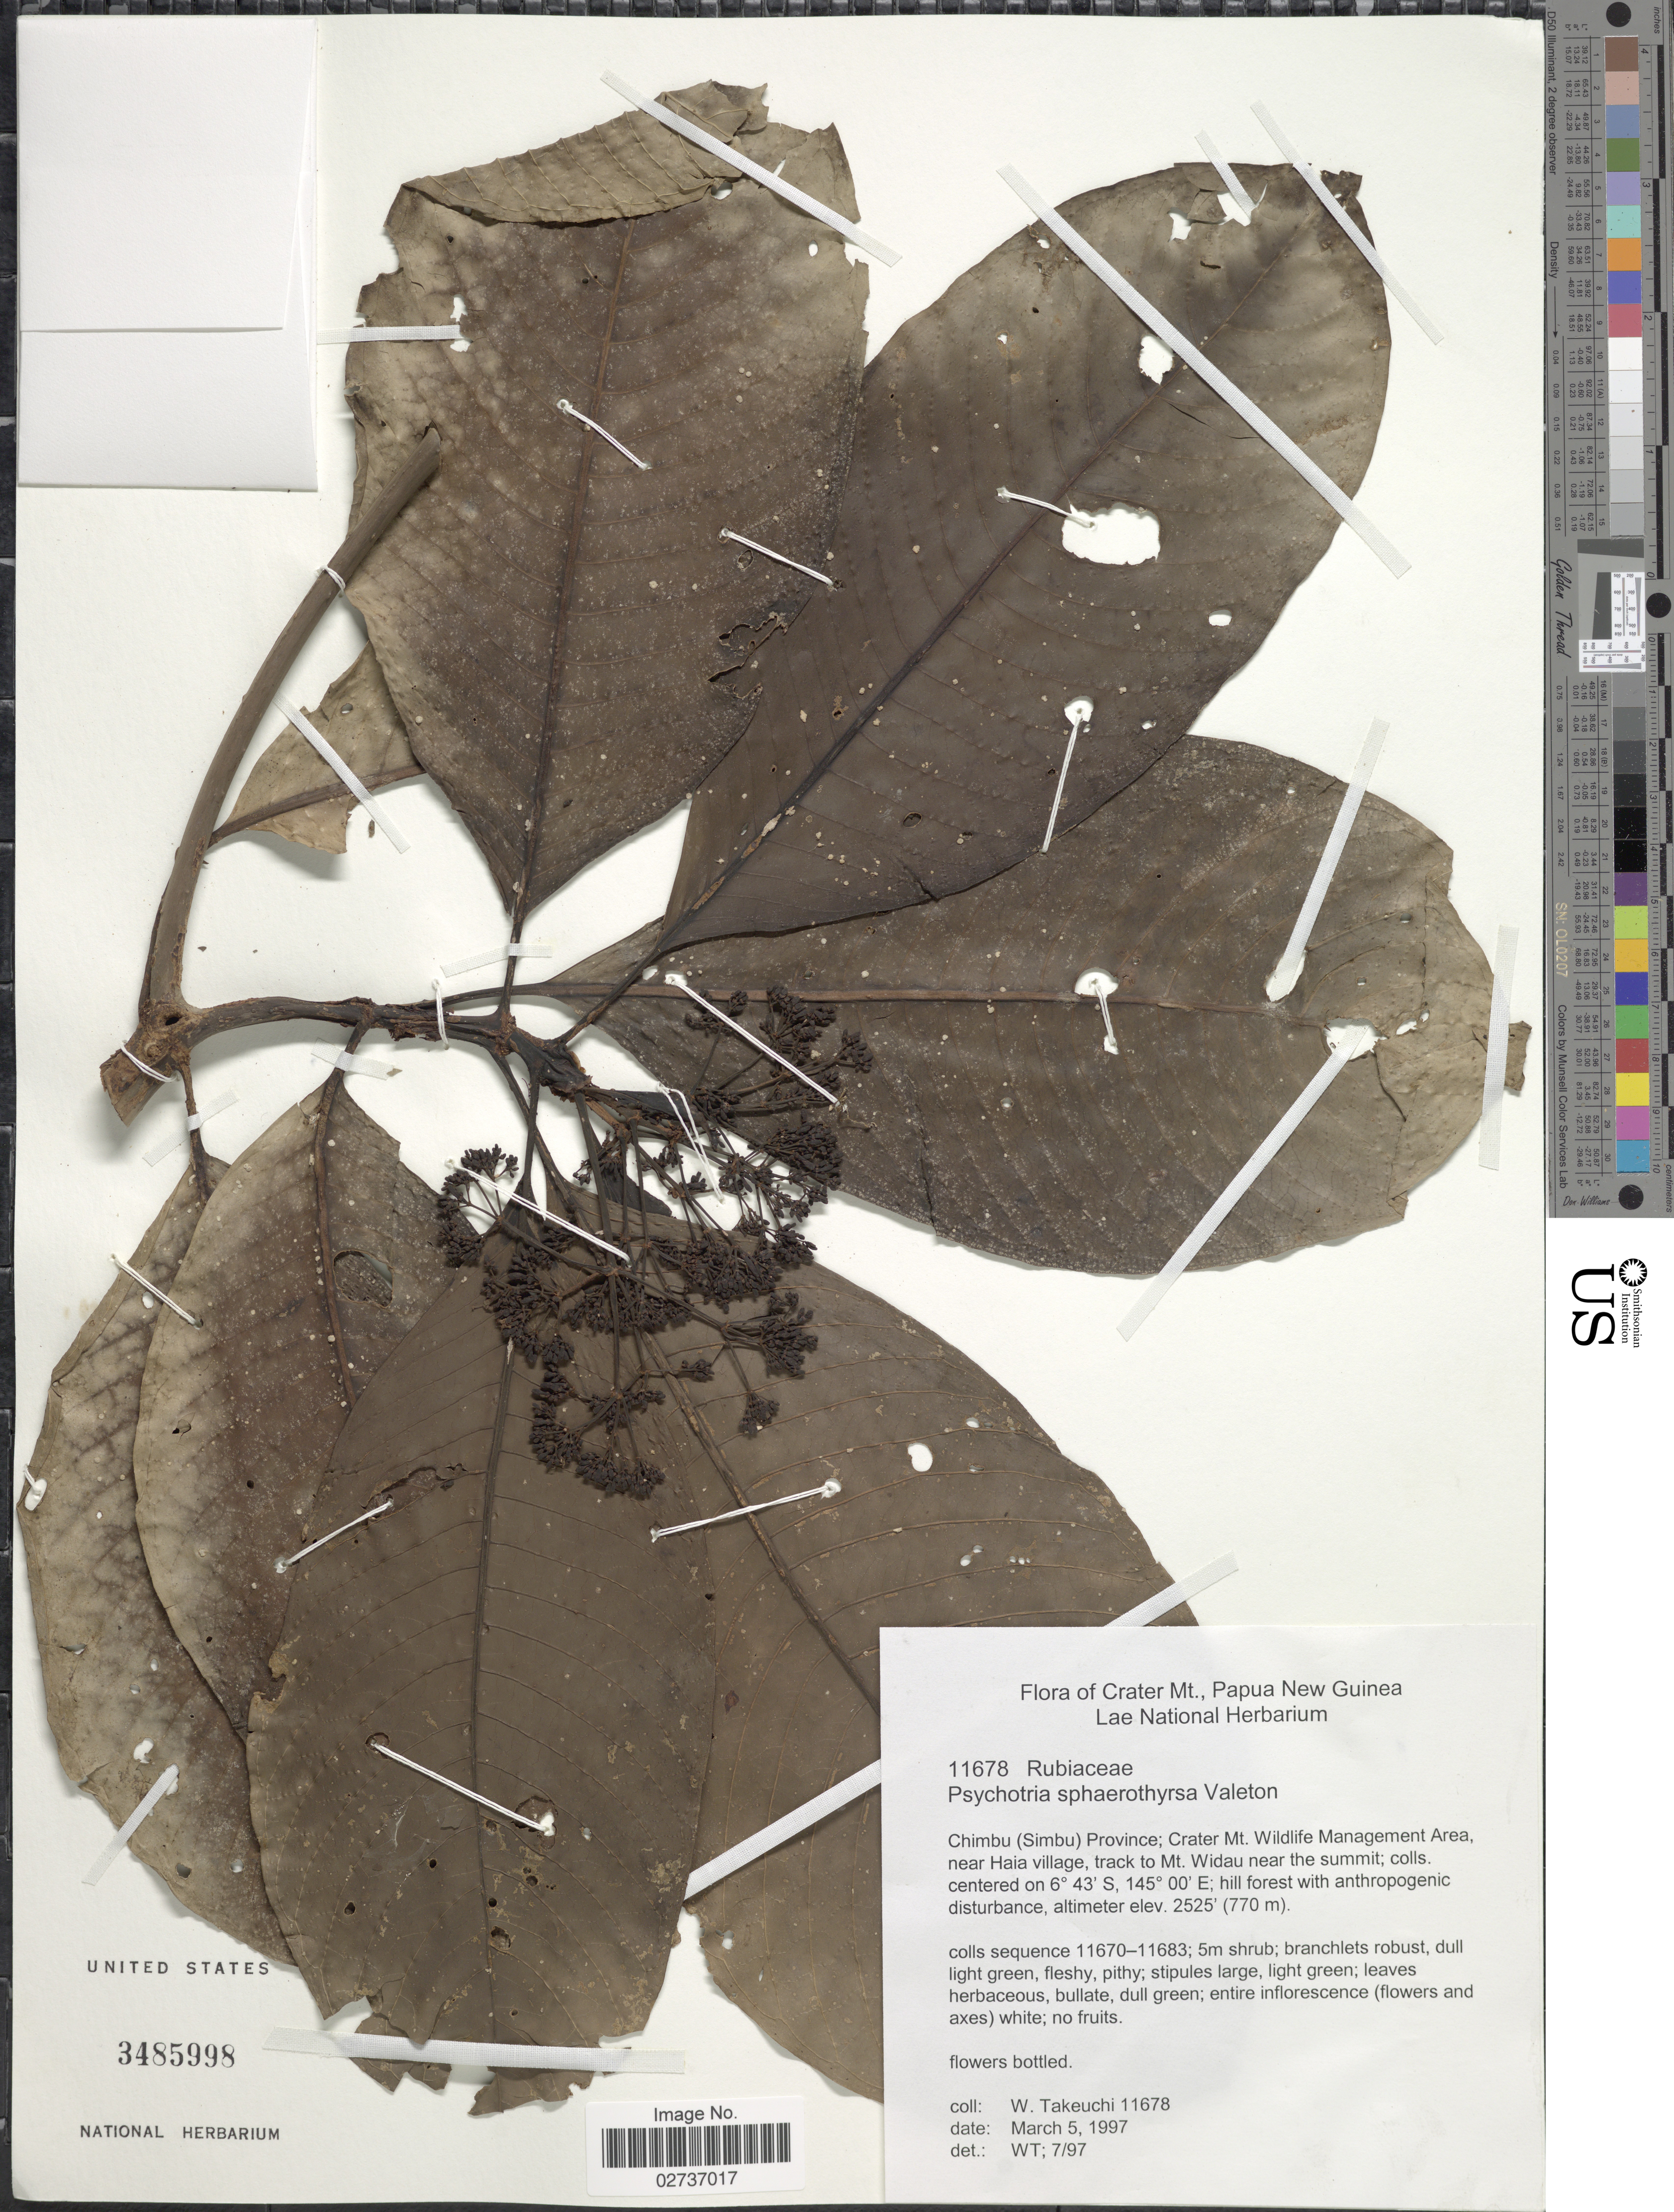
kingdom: Plantae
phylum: Tracheophyta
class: Magnoliopsida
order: Gentianales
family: Rubiaceae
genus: Psychotria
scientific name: Psychotria sphaerothyrsa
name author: Valeton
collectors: W. Takeuchi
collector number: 11678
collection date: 1997-03-05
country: Papua New Guinea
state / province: Chimbu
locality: Chimbu (Simbu) Province; Crater Mt. Wildlife Management Area, near Haia village, track to Mt. Widau near the summit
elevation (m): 770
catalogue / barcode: US 3485998